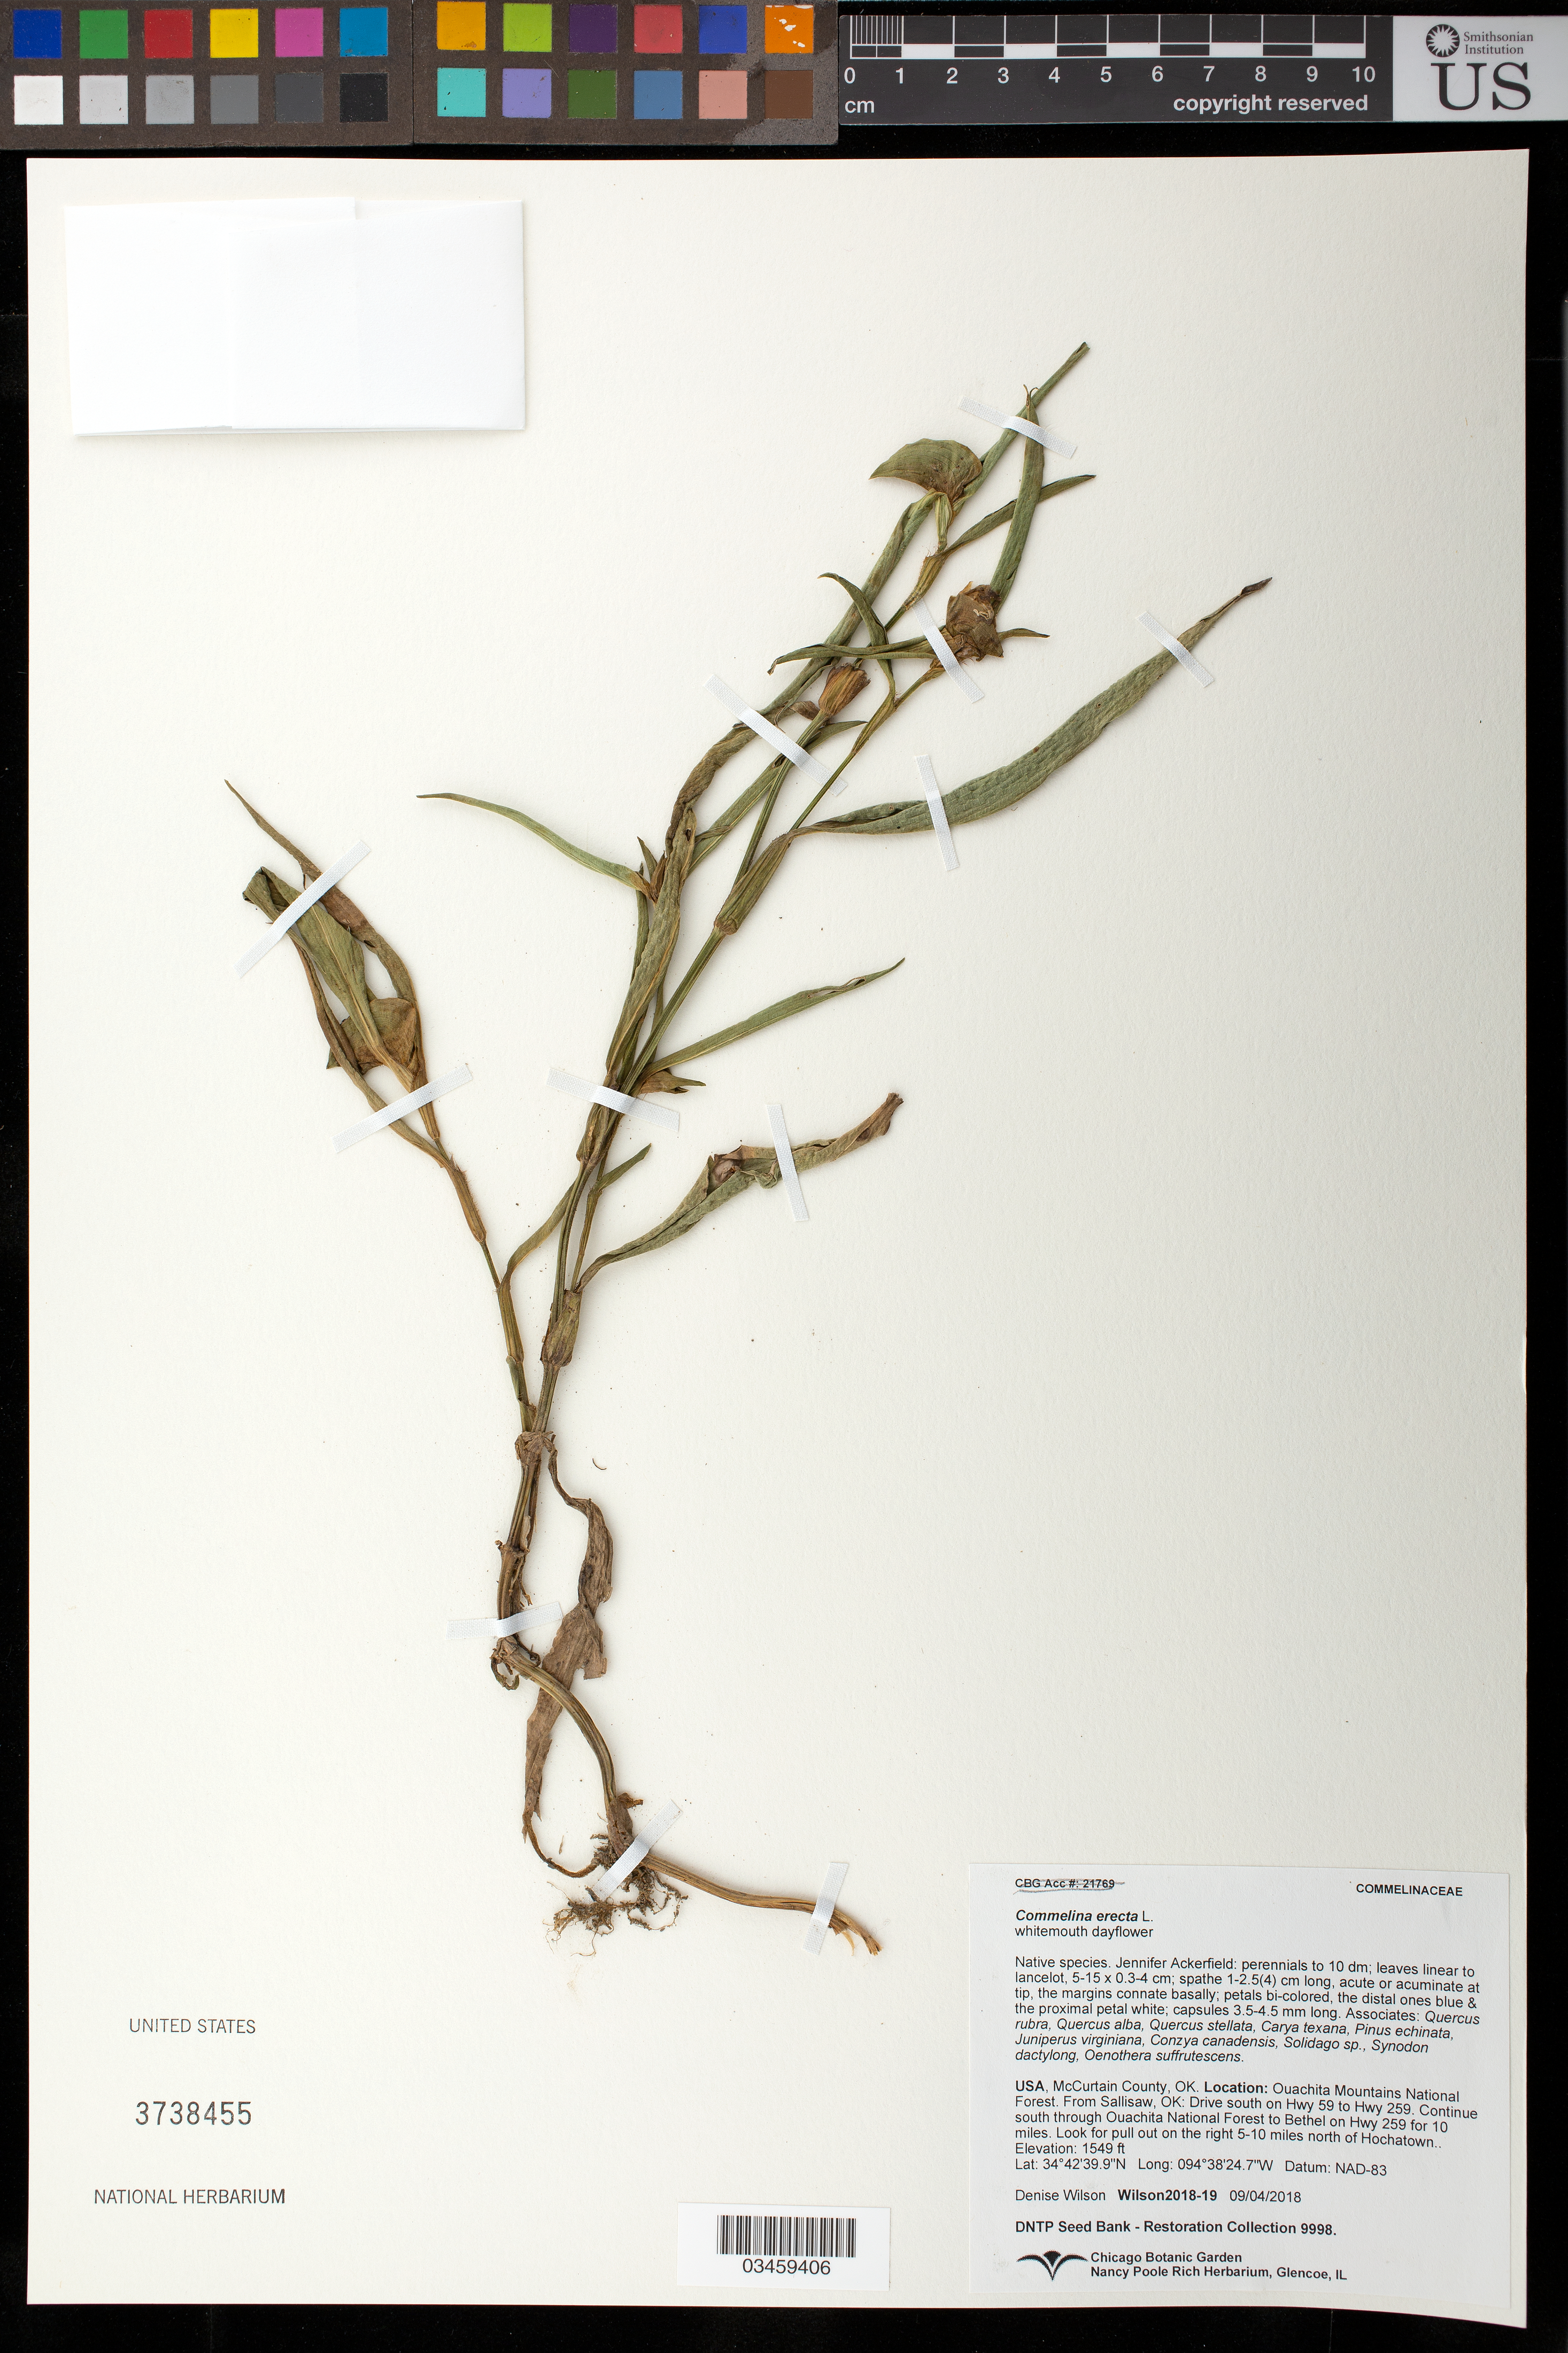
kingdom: Plantae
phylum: Tracheophyta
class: Liliopsida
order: Commelinales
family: Commelinaceae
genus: Commelina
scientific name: Commelina erecta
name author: L.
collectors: D. Willson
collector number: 2018-19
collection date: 2018-09-04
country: United States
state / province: Oklahoma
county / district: Mccurtain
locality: Ouachita Mountains National Forest. From Sallisaw drive S on Hwy 59 to Hwy 259, continue S through Ouachita National Forest to Bethel on Hwy 259 for 10 mi., pull out on the right 5-10 mi. N of Hochatown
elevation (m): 472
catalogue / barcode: US 3738455